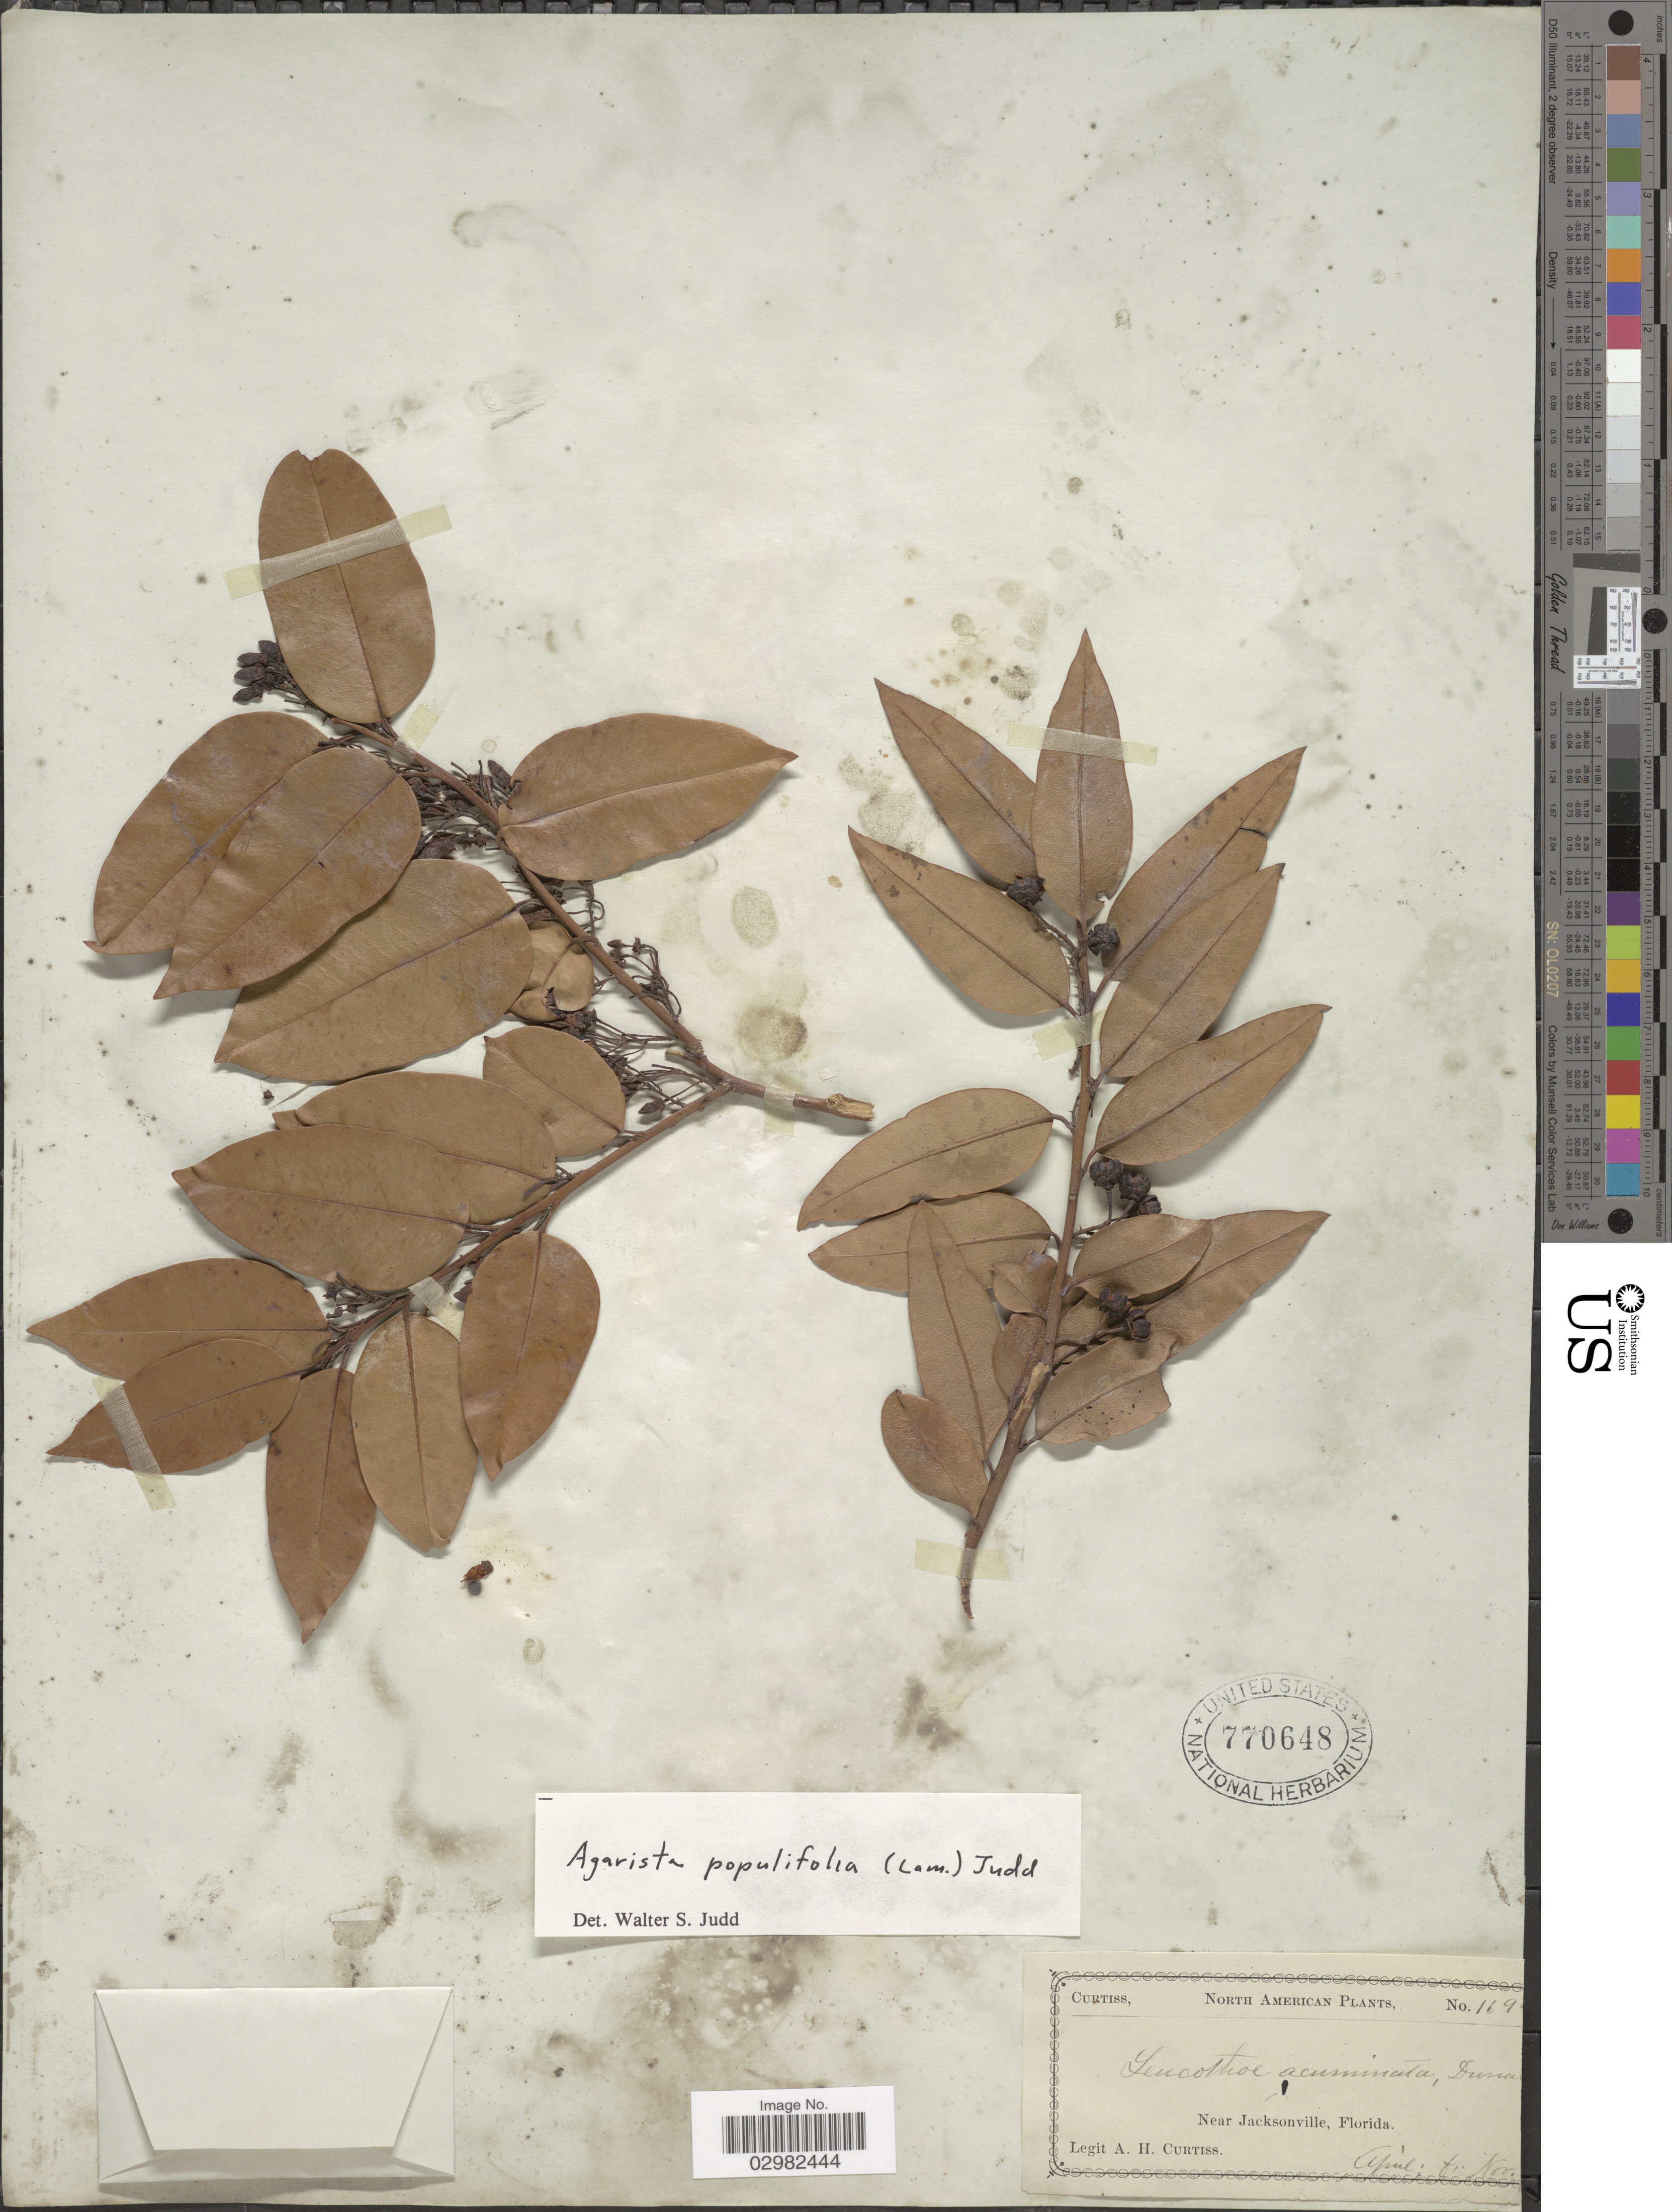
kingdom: Plantae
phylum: Tracheophyta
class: Magnoliopsida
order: Ericales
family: Ericaceae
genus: Leucothoe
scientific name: Leucothoë acuminata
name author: (Aiton) G. Don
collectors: A. H. Curtiss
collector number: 169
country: United States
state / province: Florida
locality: Near Jacksonville.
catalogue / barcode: US 770648